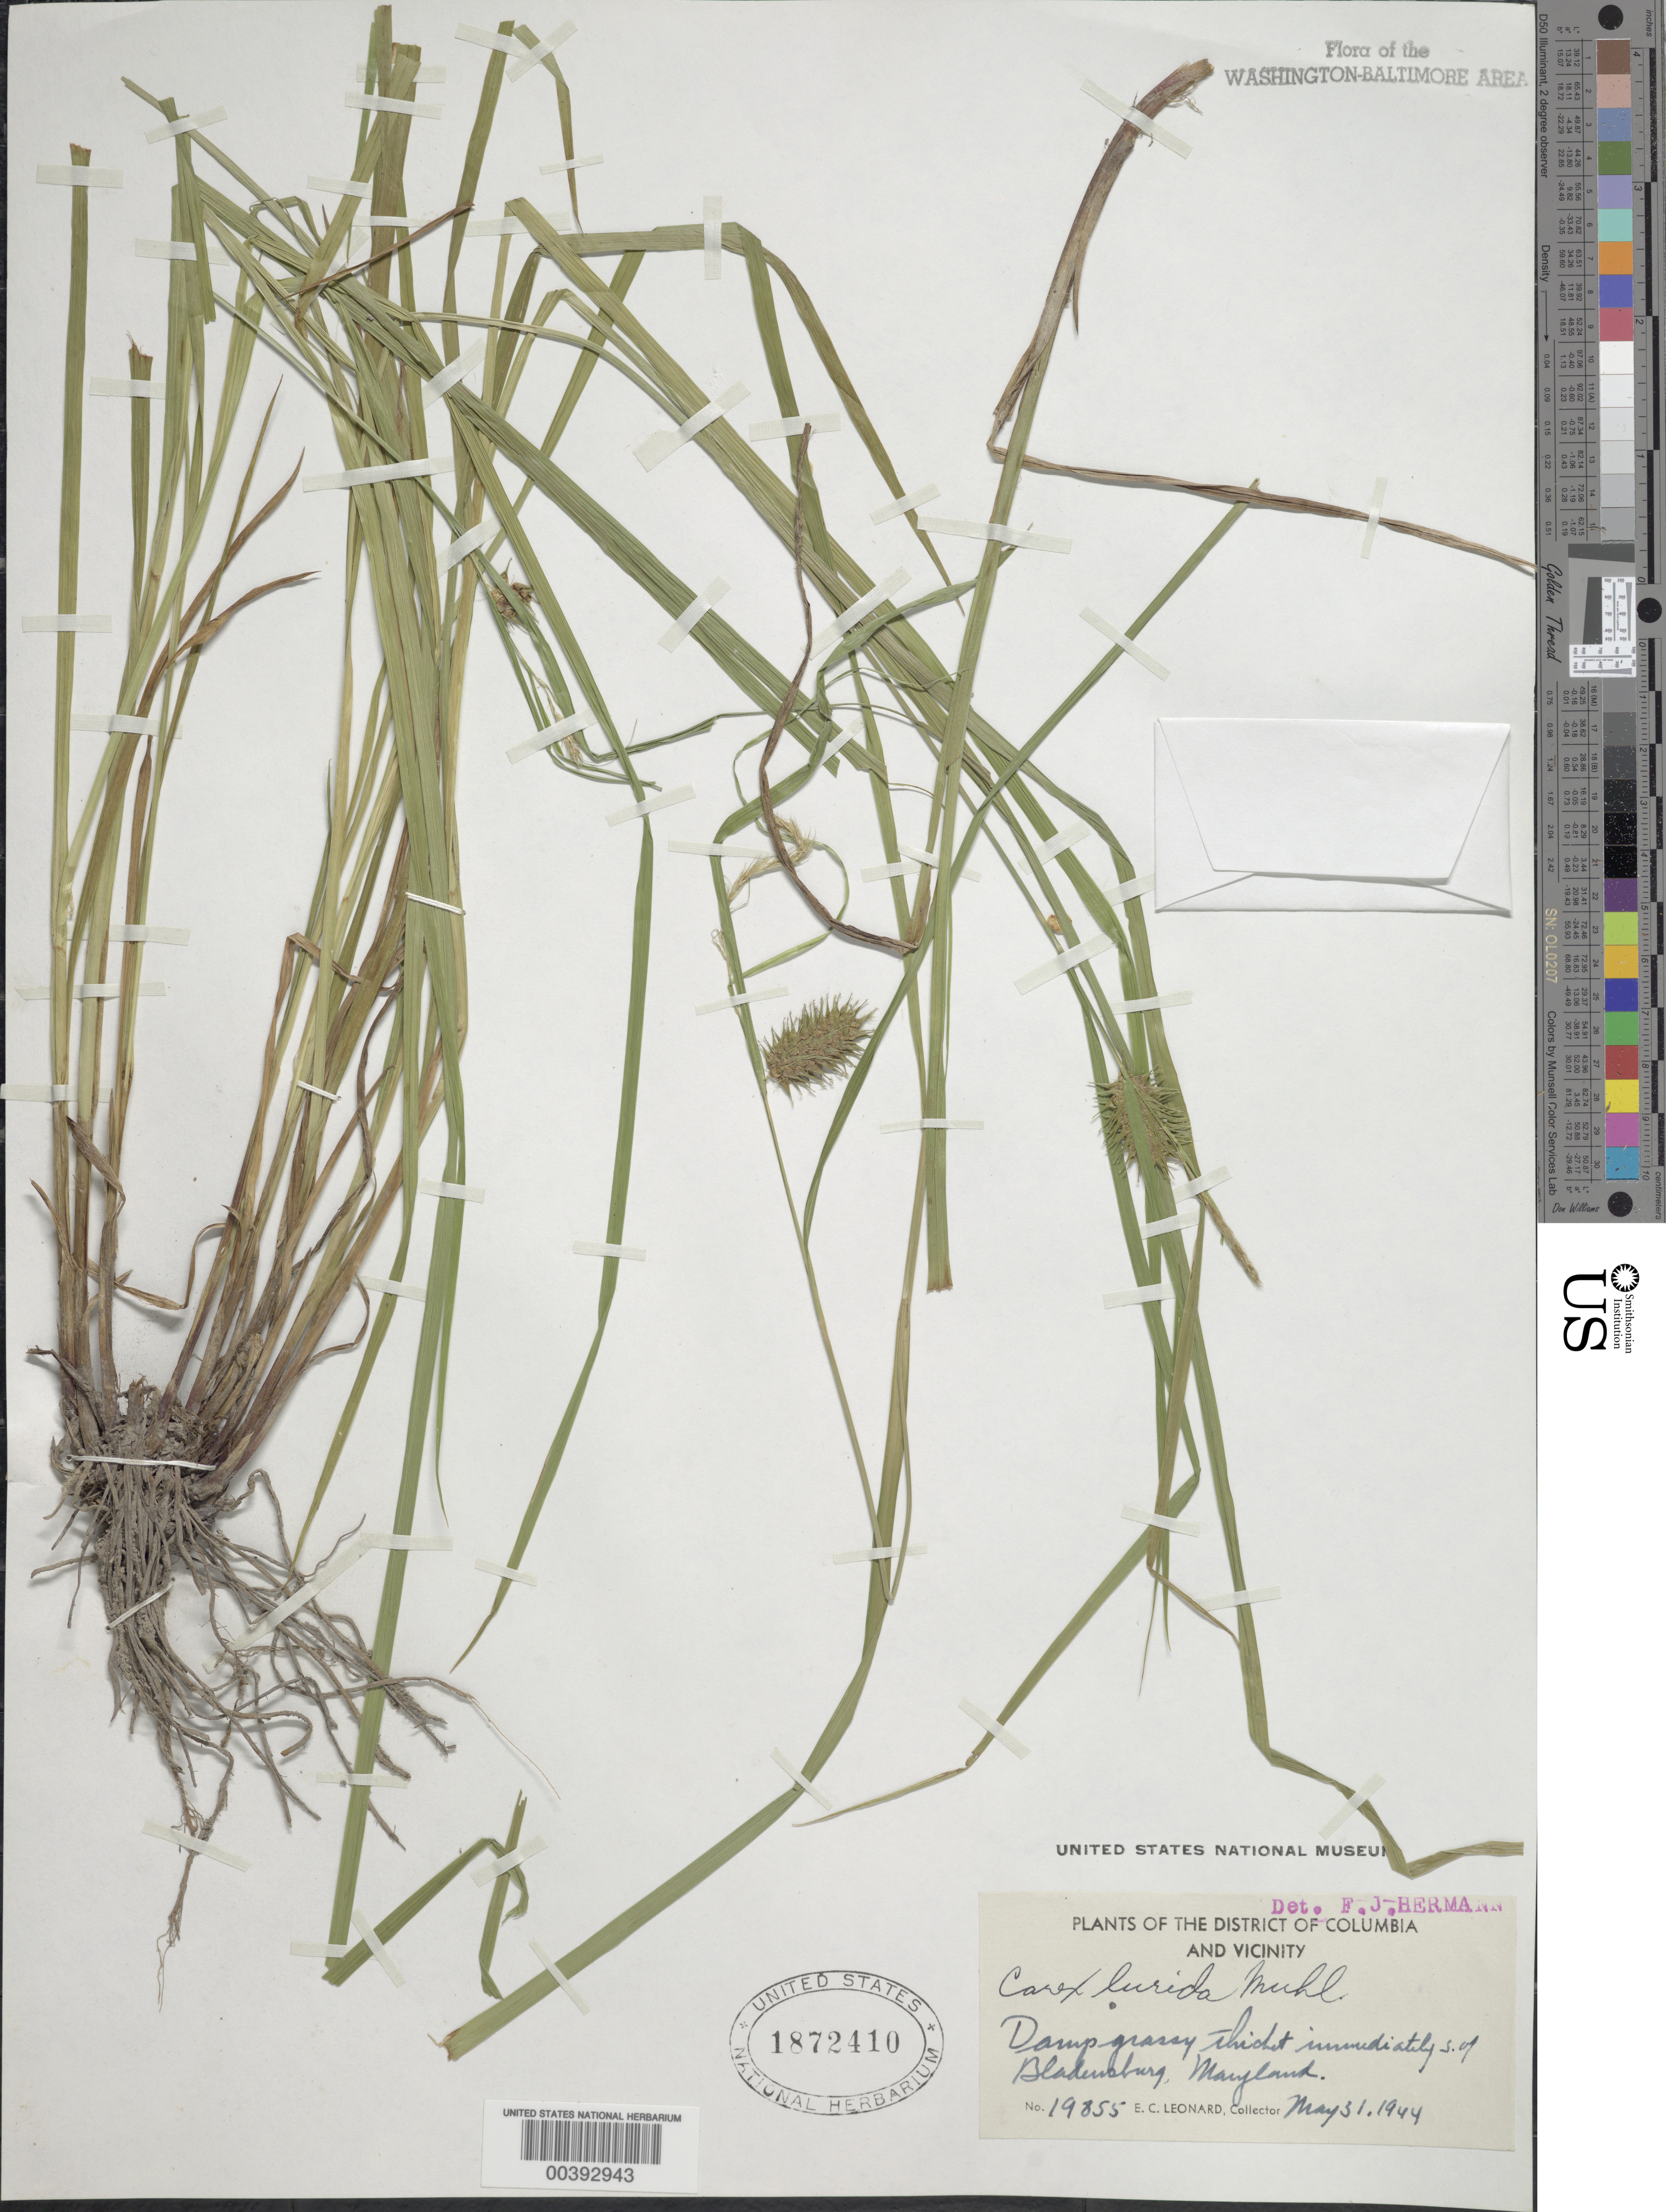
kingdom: Plantae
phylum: Tracheophyta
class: Liliopsida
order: Poales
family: Cyperaceae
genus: Carex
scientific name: Carex lurida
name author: Wahlenb.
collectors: E. C. Leonard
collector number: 19855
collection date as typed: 31 May 1944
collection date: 1944-05-31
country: United States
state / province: Maryland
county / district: Prince George's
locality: South of Bladensburg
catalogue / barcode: US 1872410